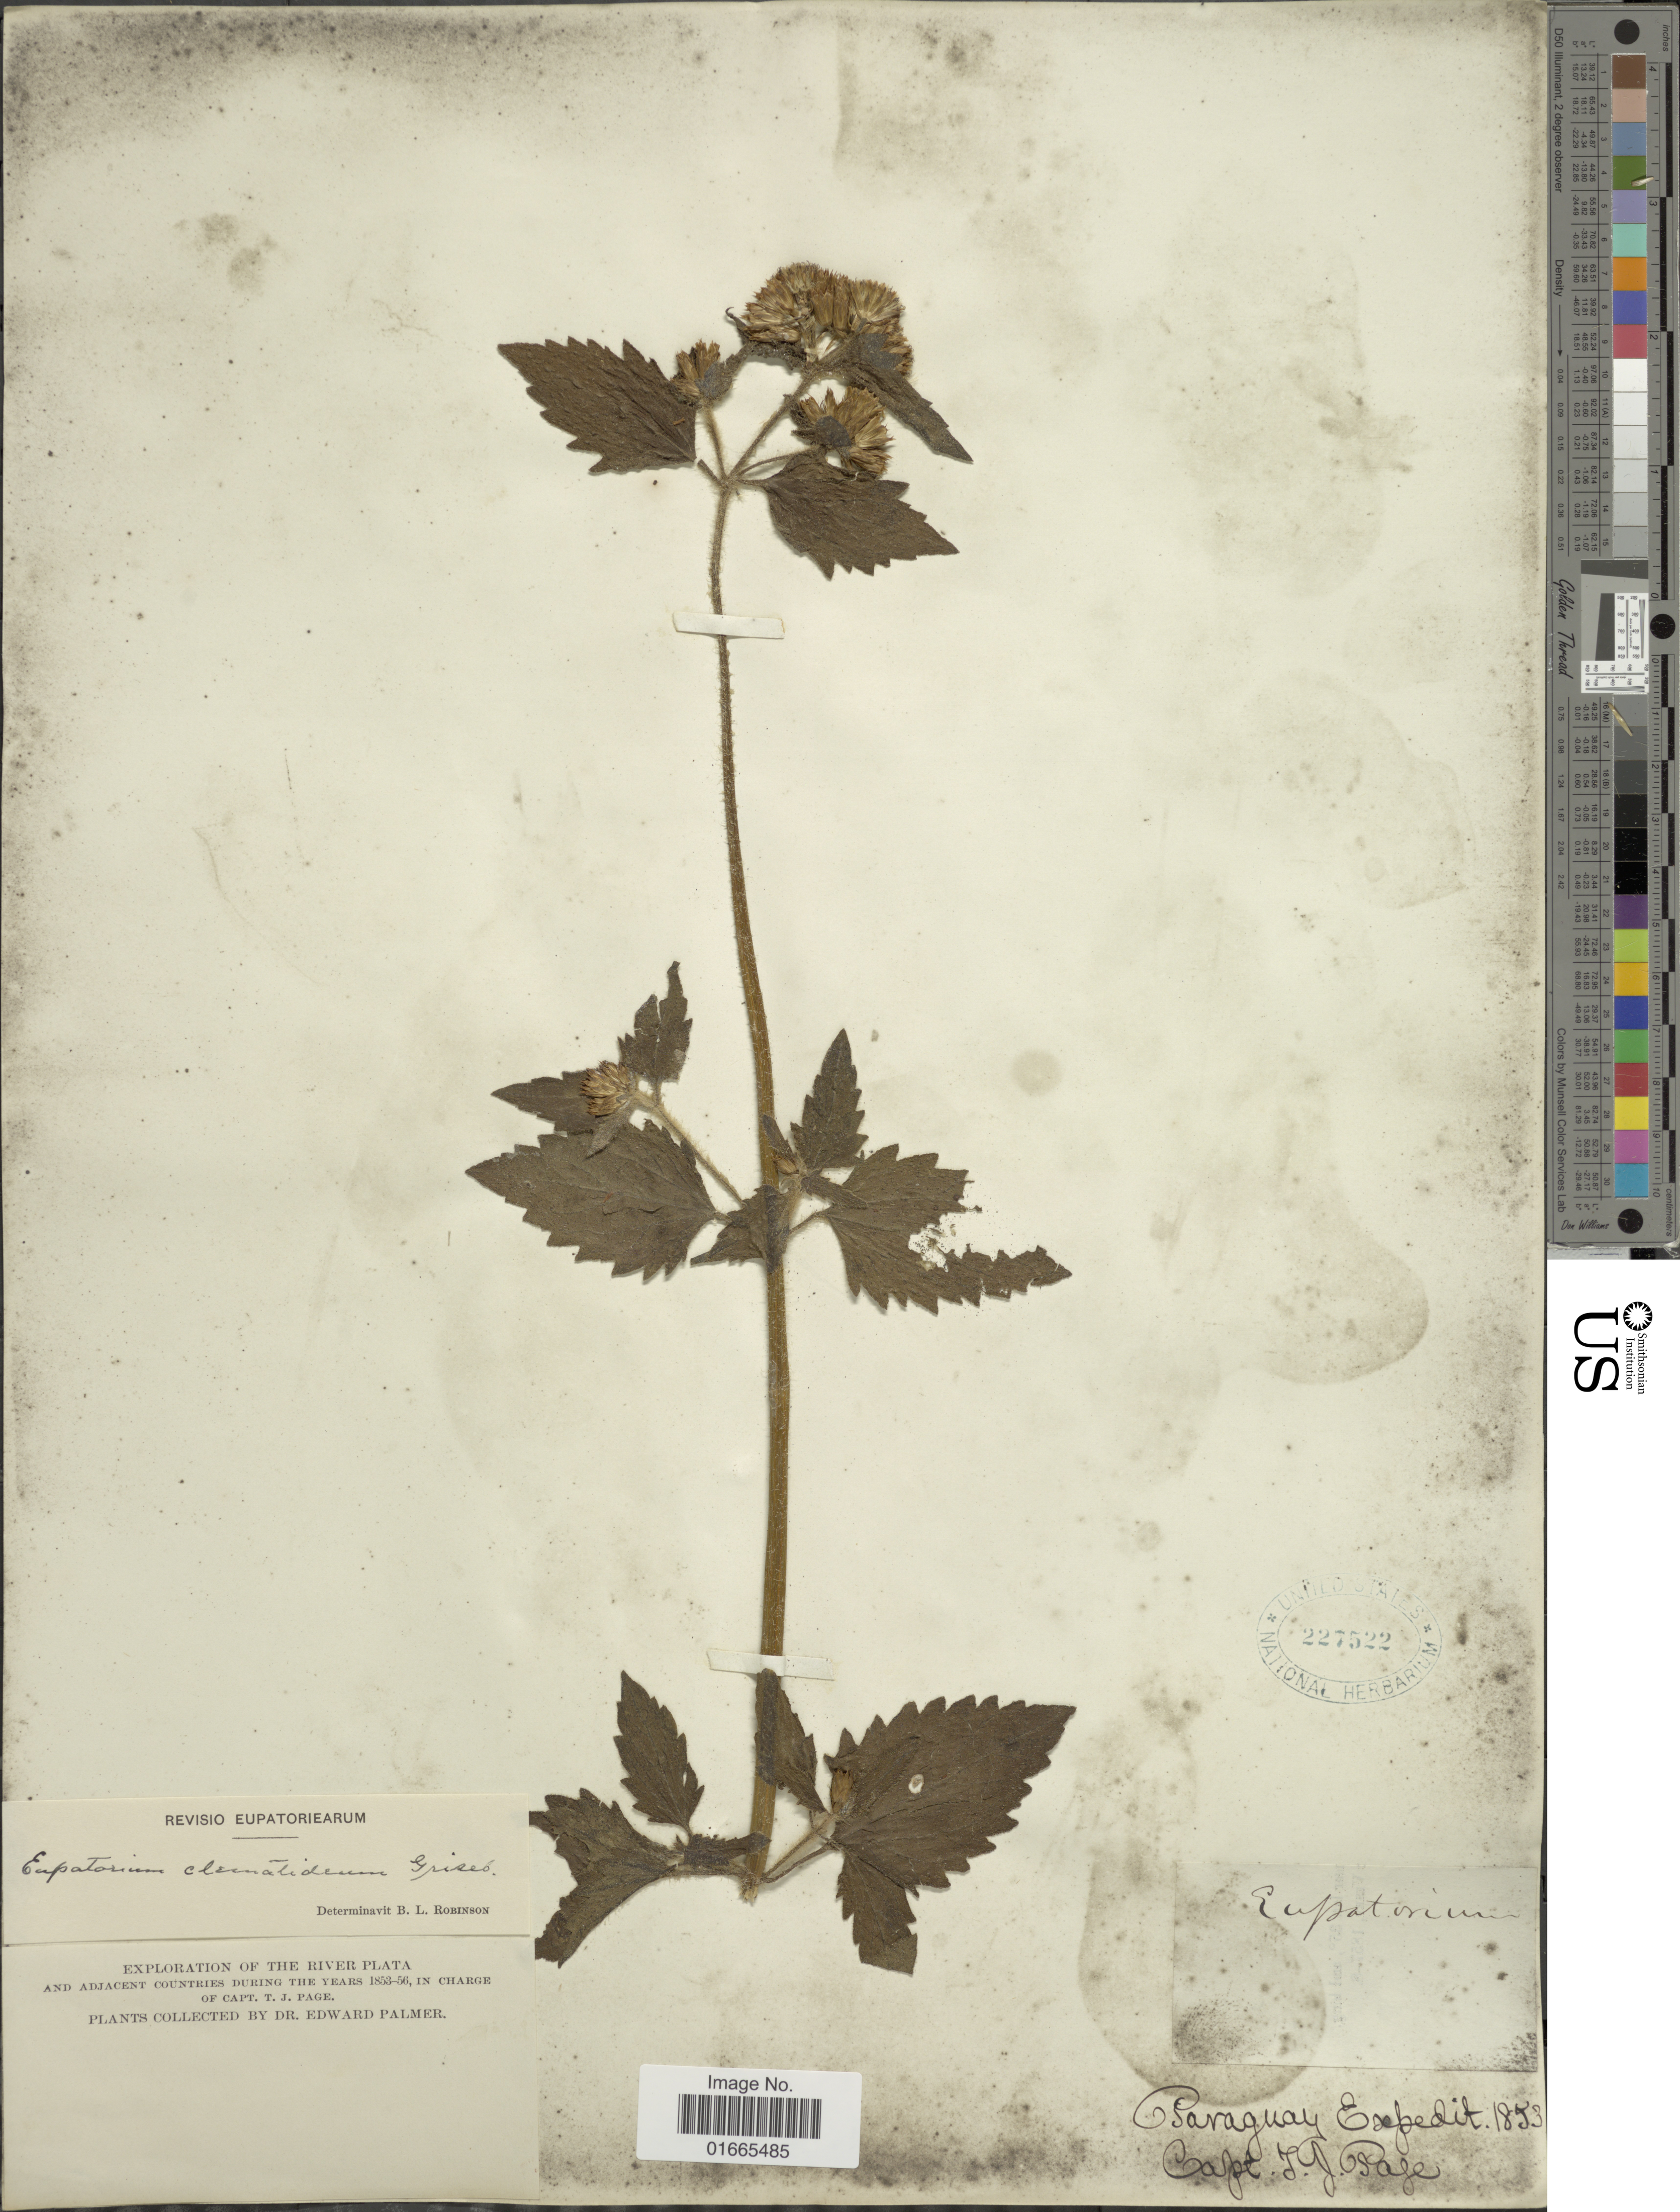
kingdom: Plantae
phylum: Tracheophyta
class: Magnoliopsida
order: Asterales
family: Asteraceae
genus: Praxelis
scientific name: Praxelis clematidea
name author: (Griseb.) R.M. King & H. Rob.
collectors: E. Palmer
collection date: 1853/1856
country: Paraguay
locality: Paraguay. The River Plata.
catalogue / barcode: US 227522